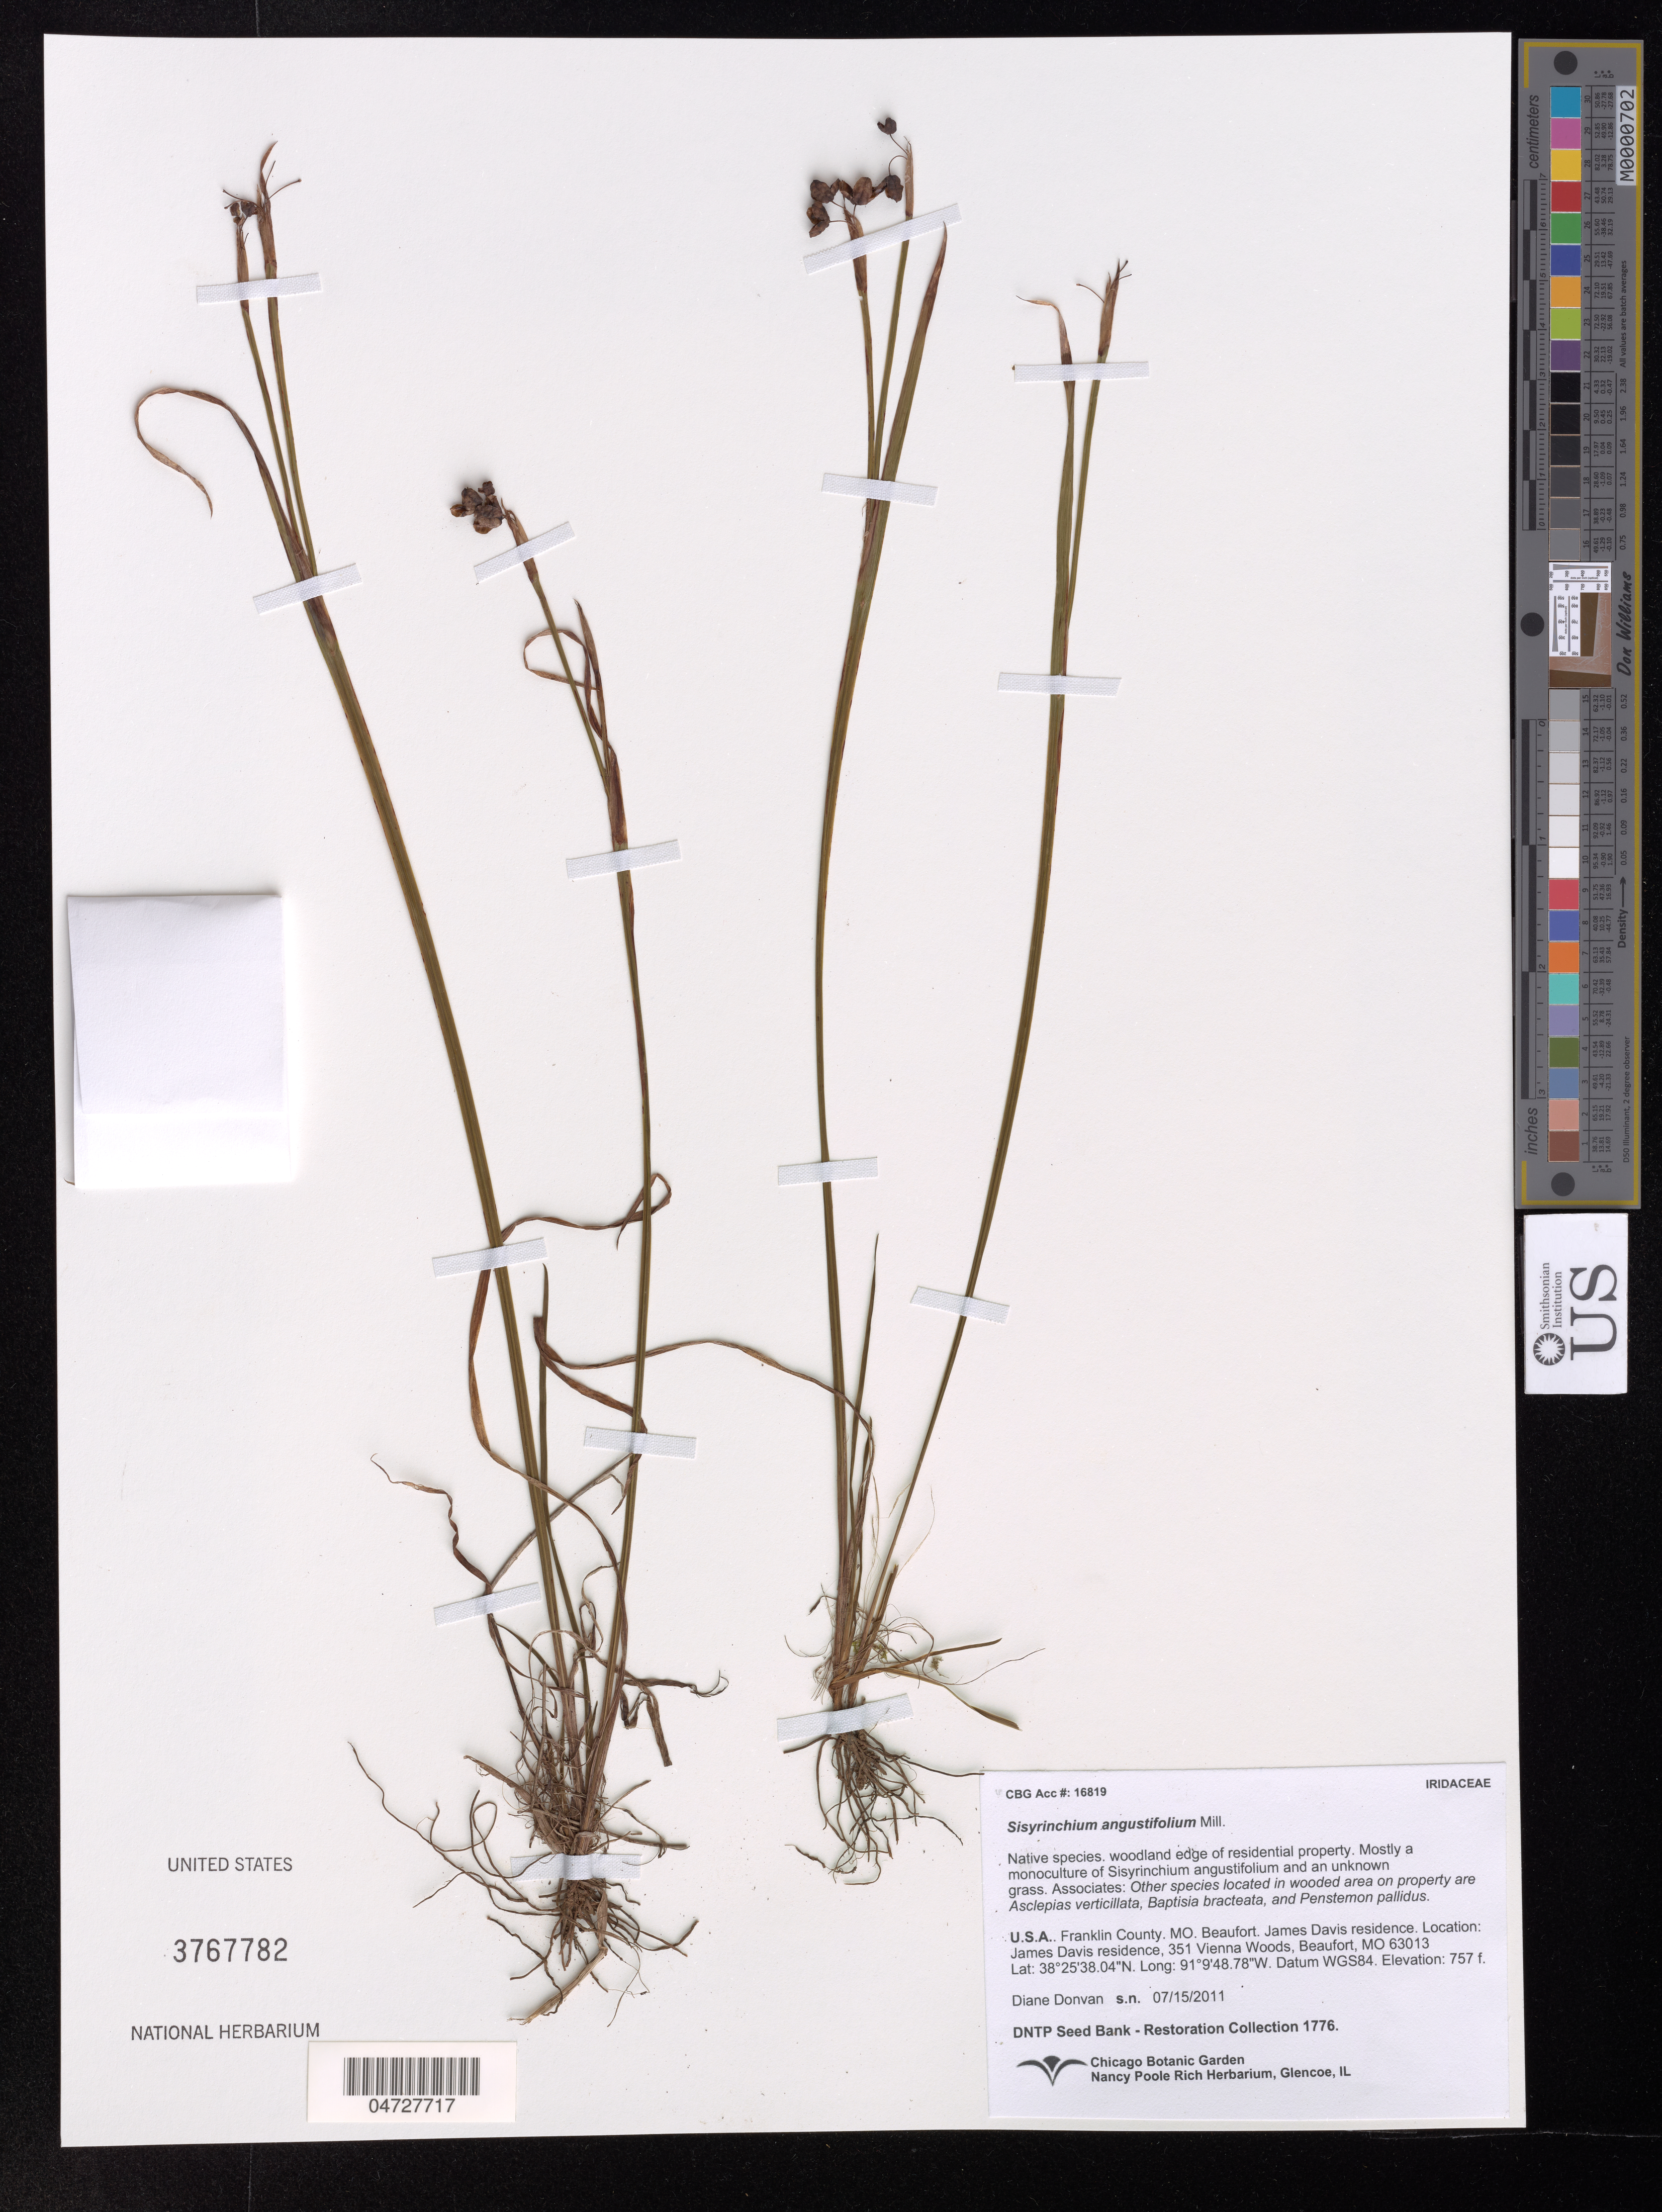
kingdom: Plantae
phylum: Tracheophyta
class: Liliopsida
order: Asparagales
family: Iridaceae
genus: Sisyrinchium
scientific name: Sisyrinchium angustifolium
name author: Mill.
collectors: D. Donvan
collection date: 2011-07-15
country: United States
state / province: Missouri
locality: Franklin County. James Davis residence. 351 Vienna Woods, Beaufort, MO 63013.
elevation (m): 231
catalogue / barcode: US 3767782